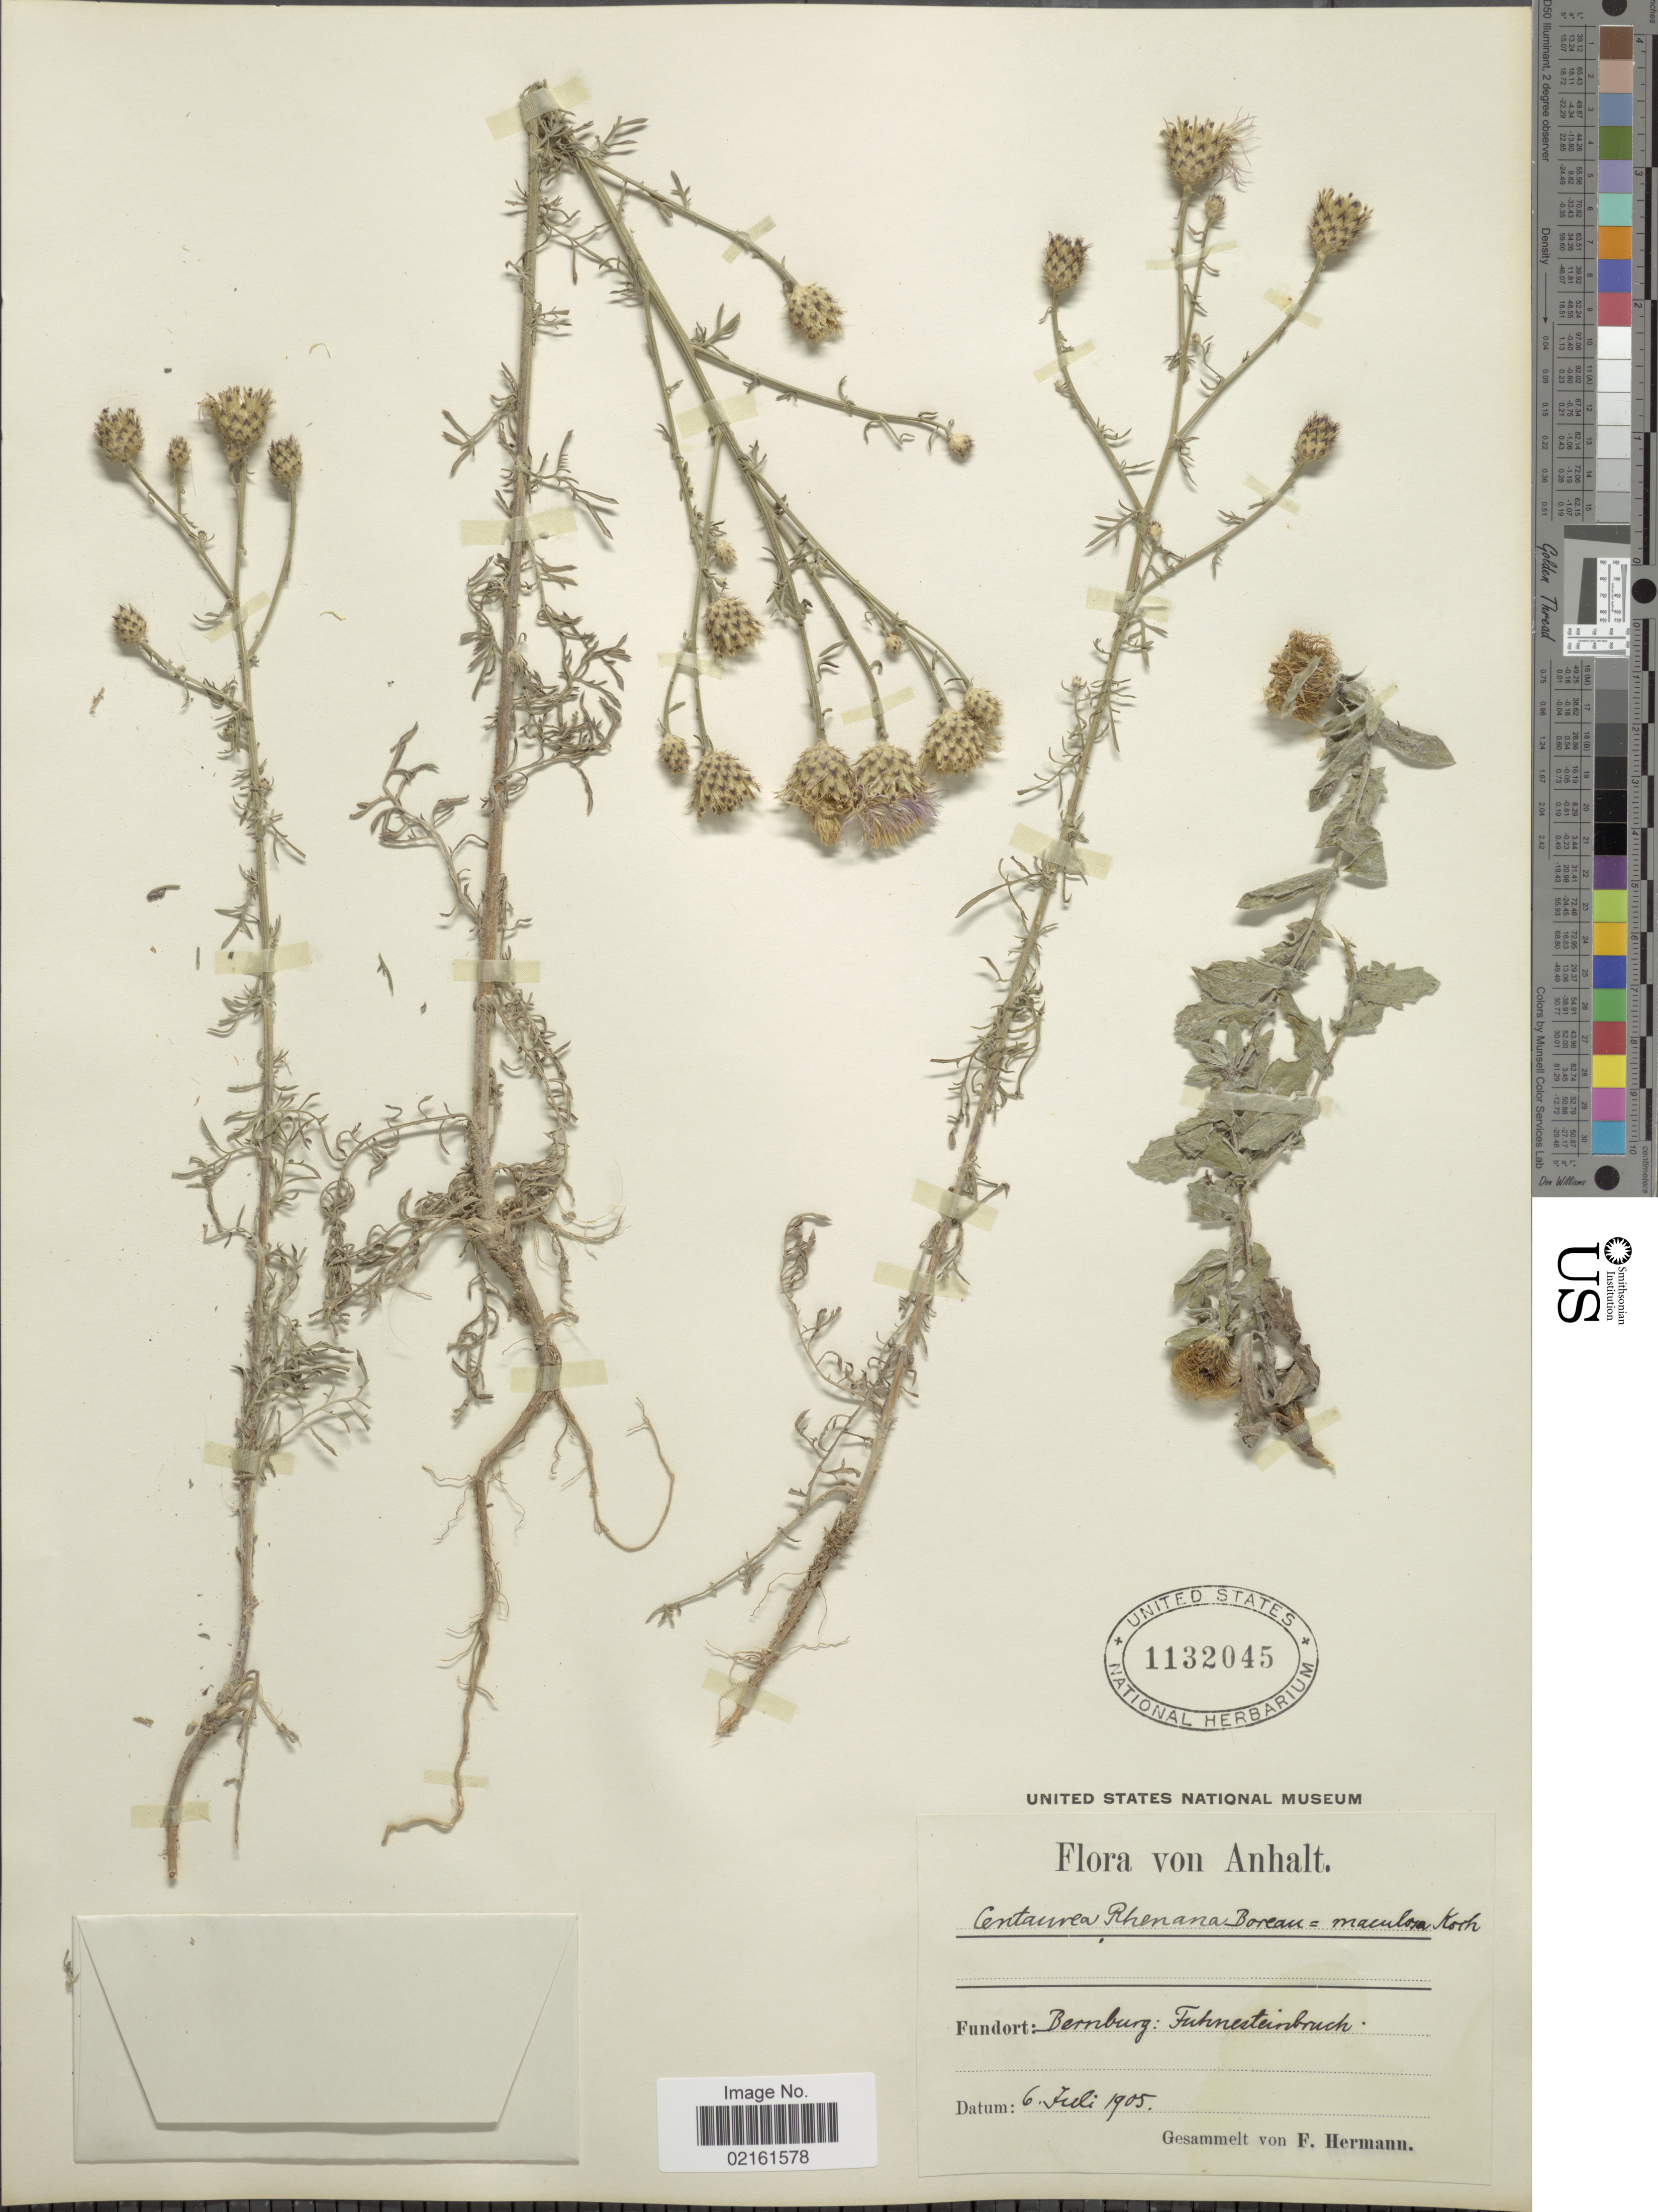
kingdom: Plantae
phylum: Tracheophyta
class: Magnoliopsida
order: Asterales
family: Asteraceae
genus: Centaurea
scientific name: Centaurea stoebe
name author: L.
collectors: F. A. Hermann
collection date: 1905-07-06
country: Germany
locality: Anhalt. Bernburg: Fuhnesteinbruck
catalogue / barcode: US 1132045